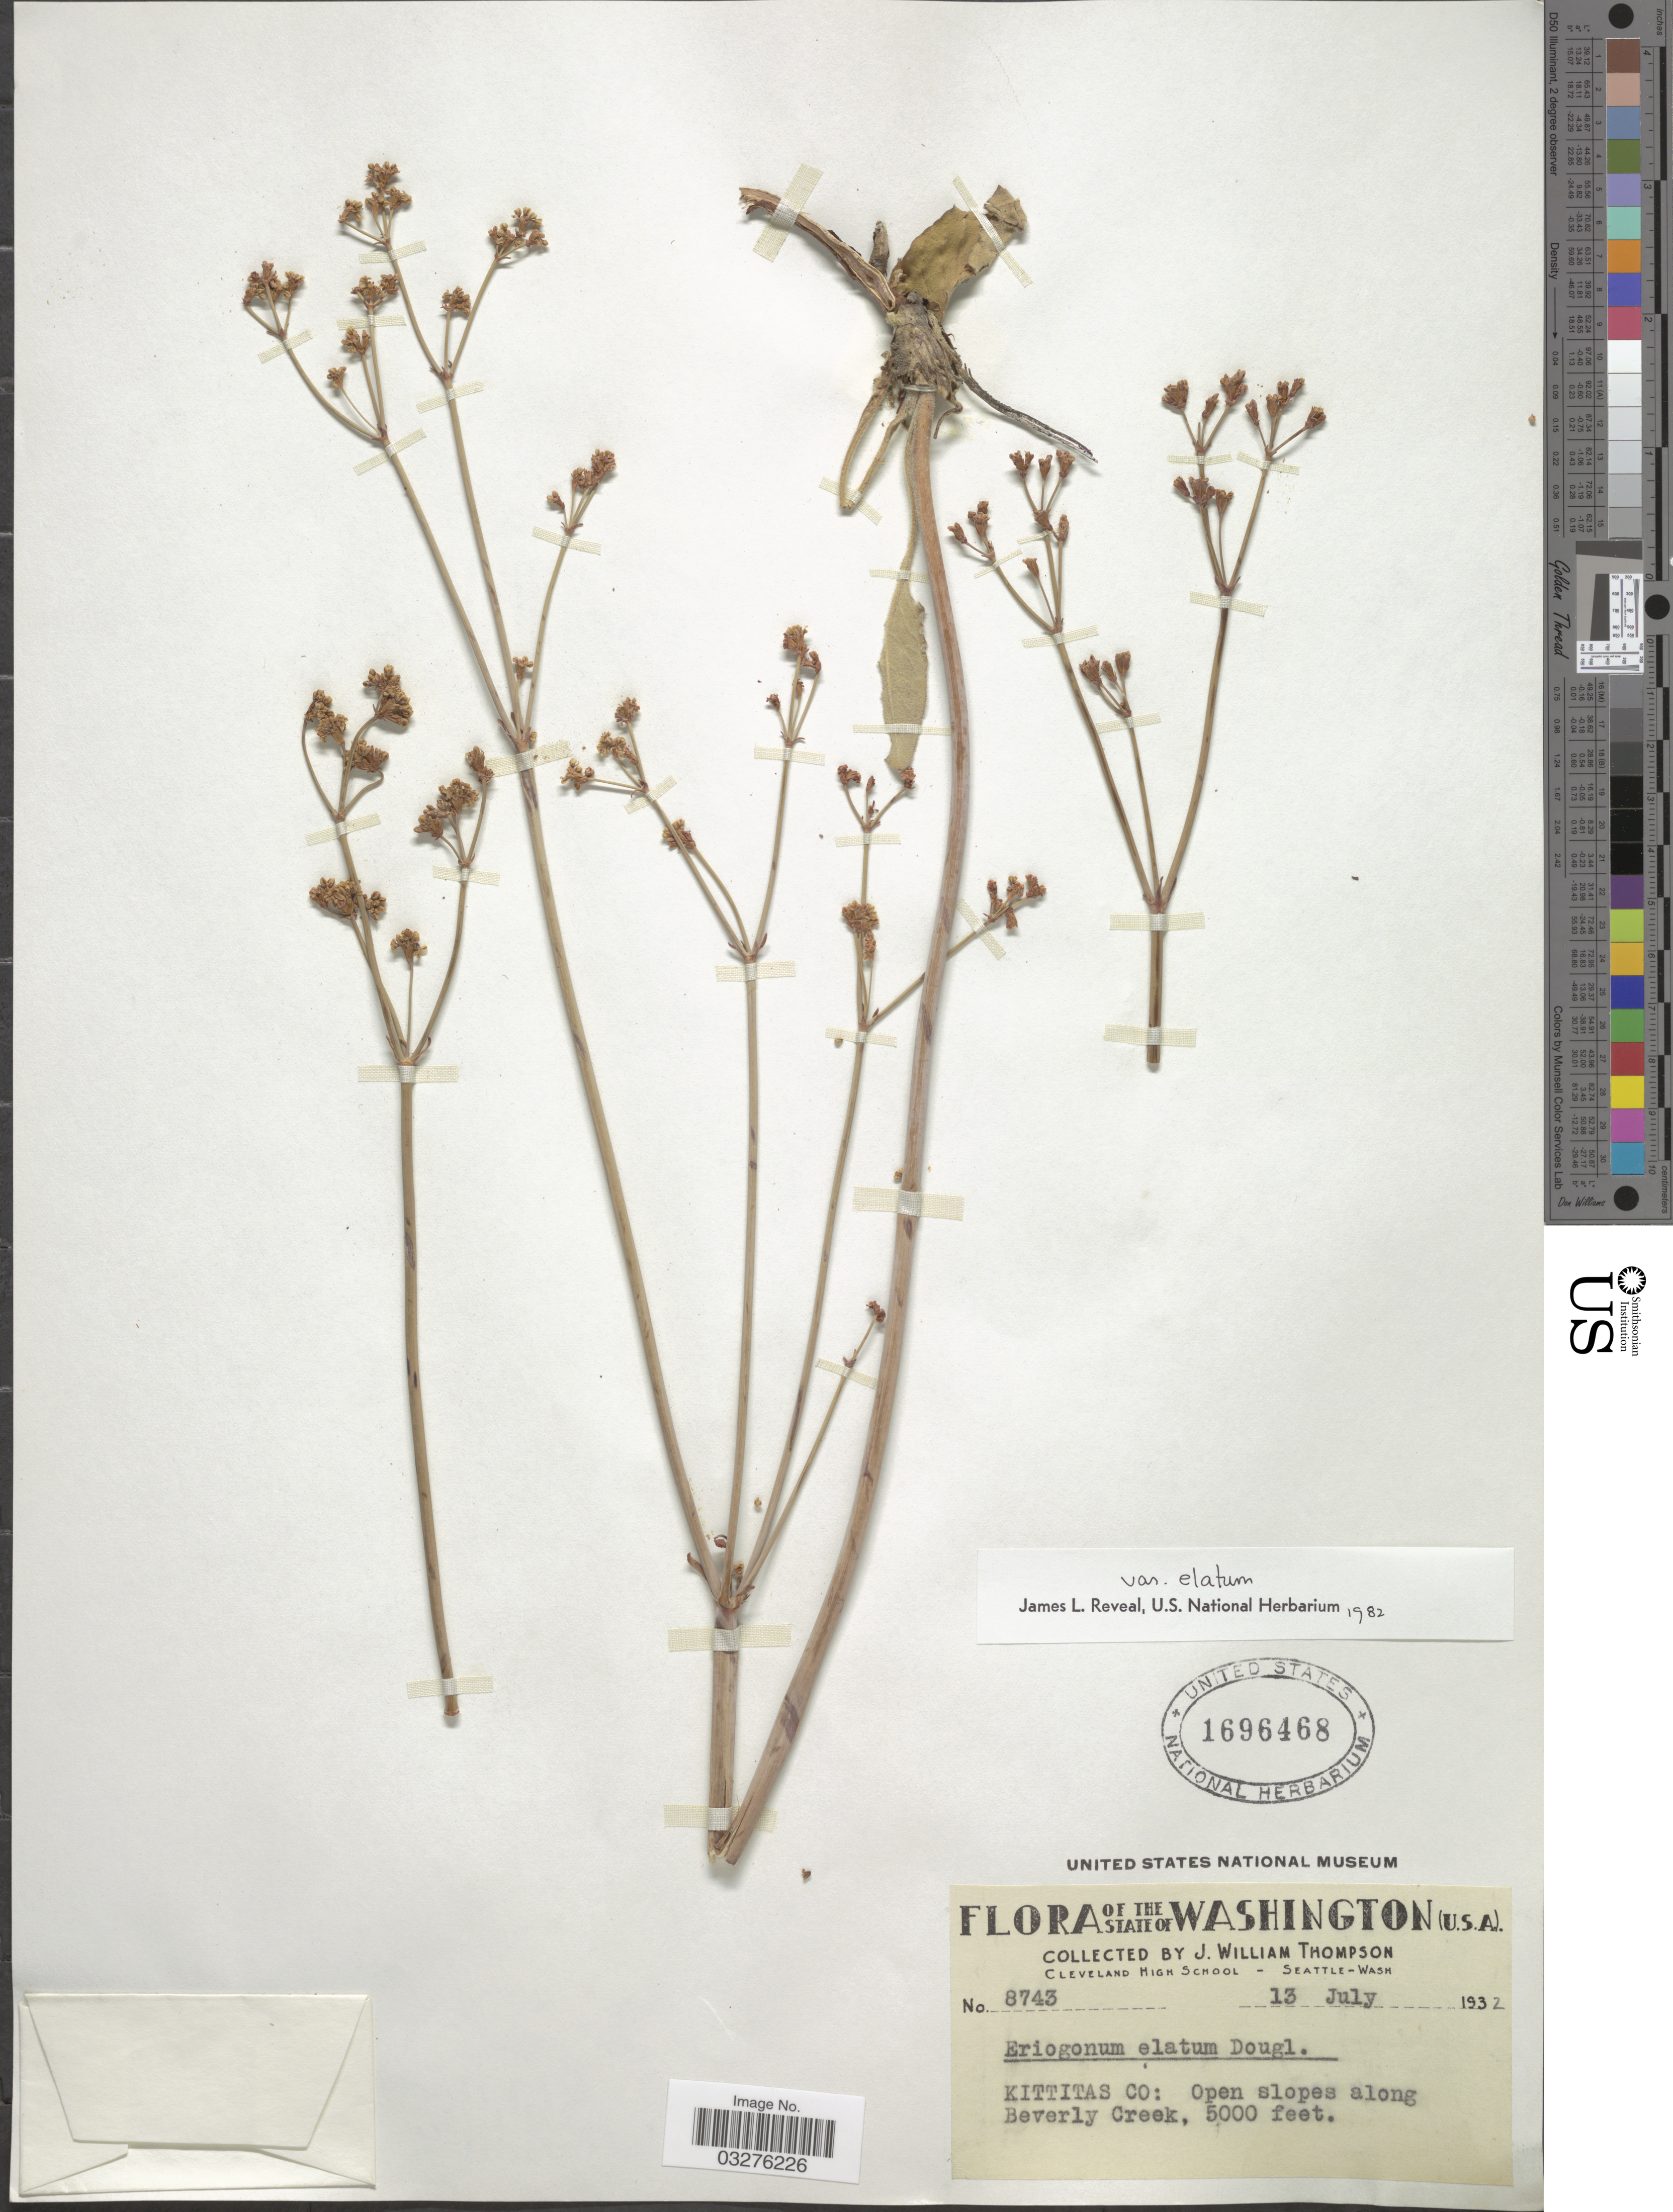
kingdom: Plantae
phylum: Tracheophyta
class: Magnoliopsida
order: Caryophyllales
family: Polygonaceae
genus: Eriogonum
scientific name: Eriogonum elatum var. elatum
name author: Douglas ex Benth.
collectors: J. W. Thompson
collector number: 8743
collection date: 1932-07-13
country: United States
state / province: Washington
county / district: Kittitas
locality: Kittitas Co: Open slopes along Beverly Creek.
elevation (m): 1524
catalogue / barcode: US 1696468